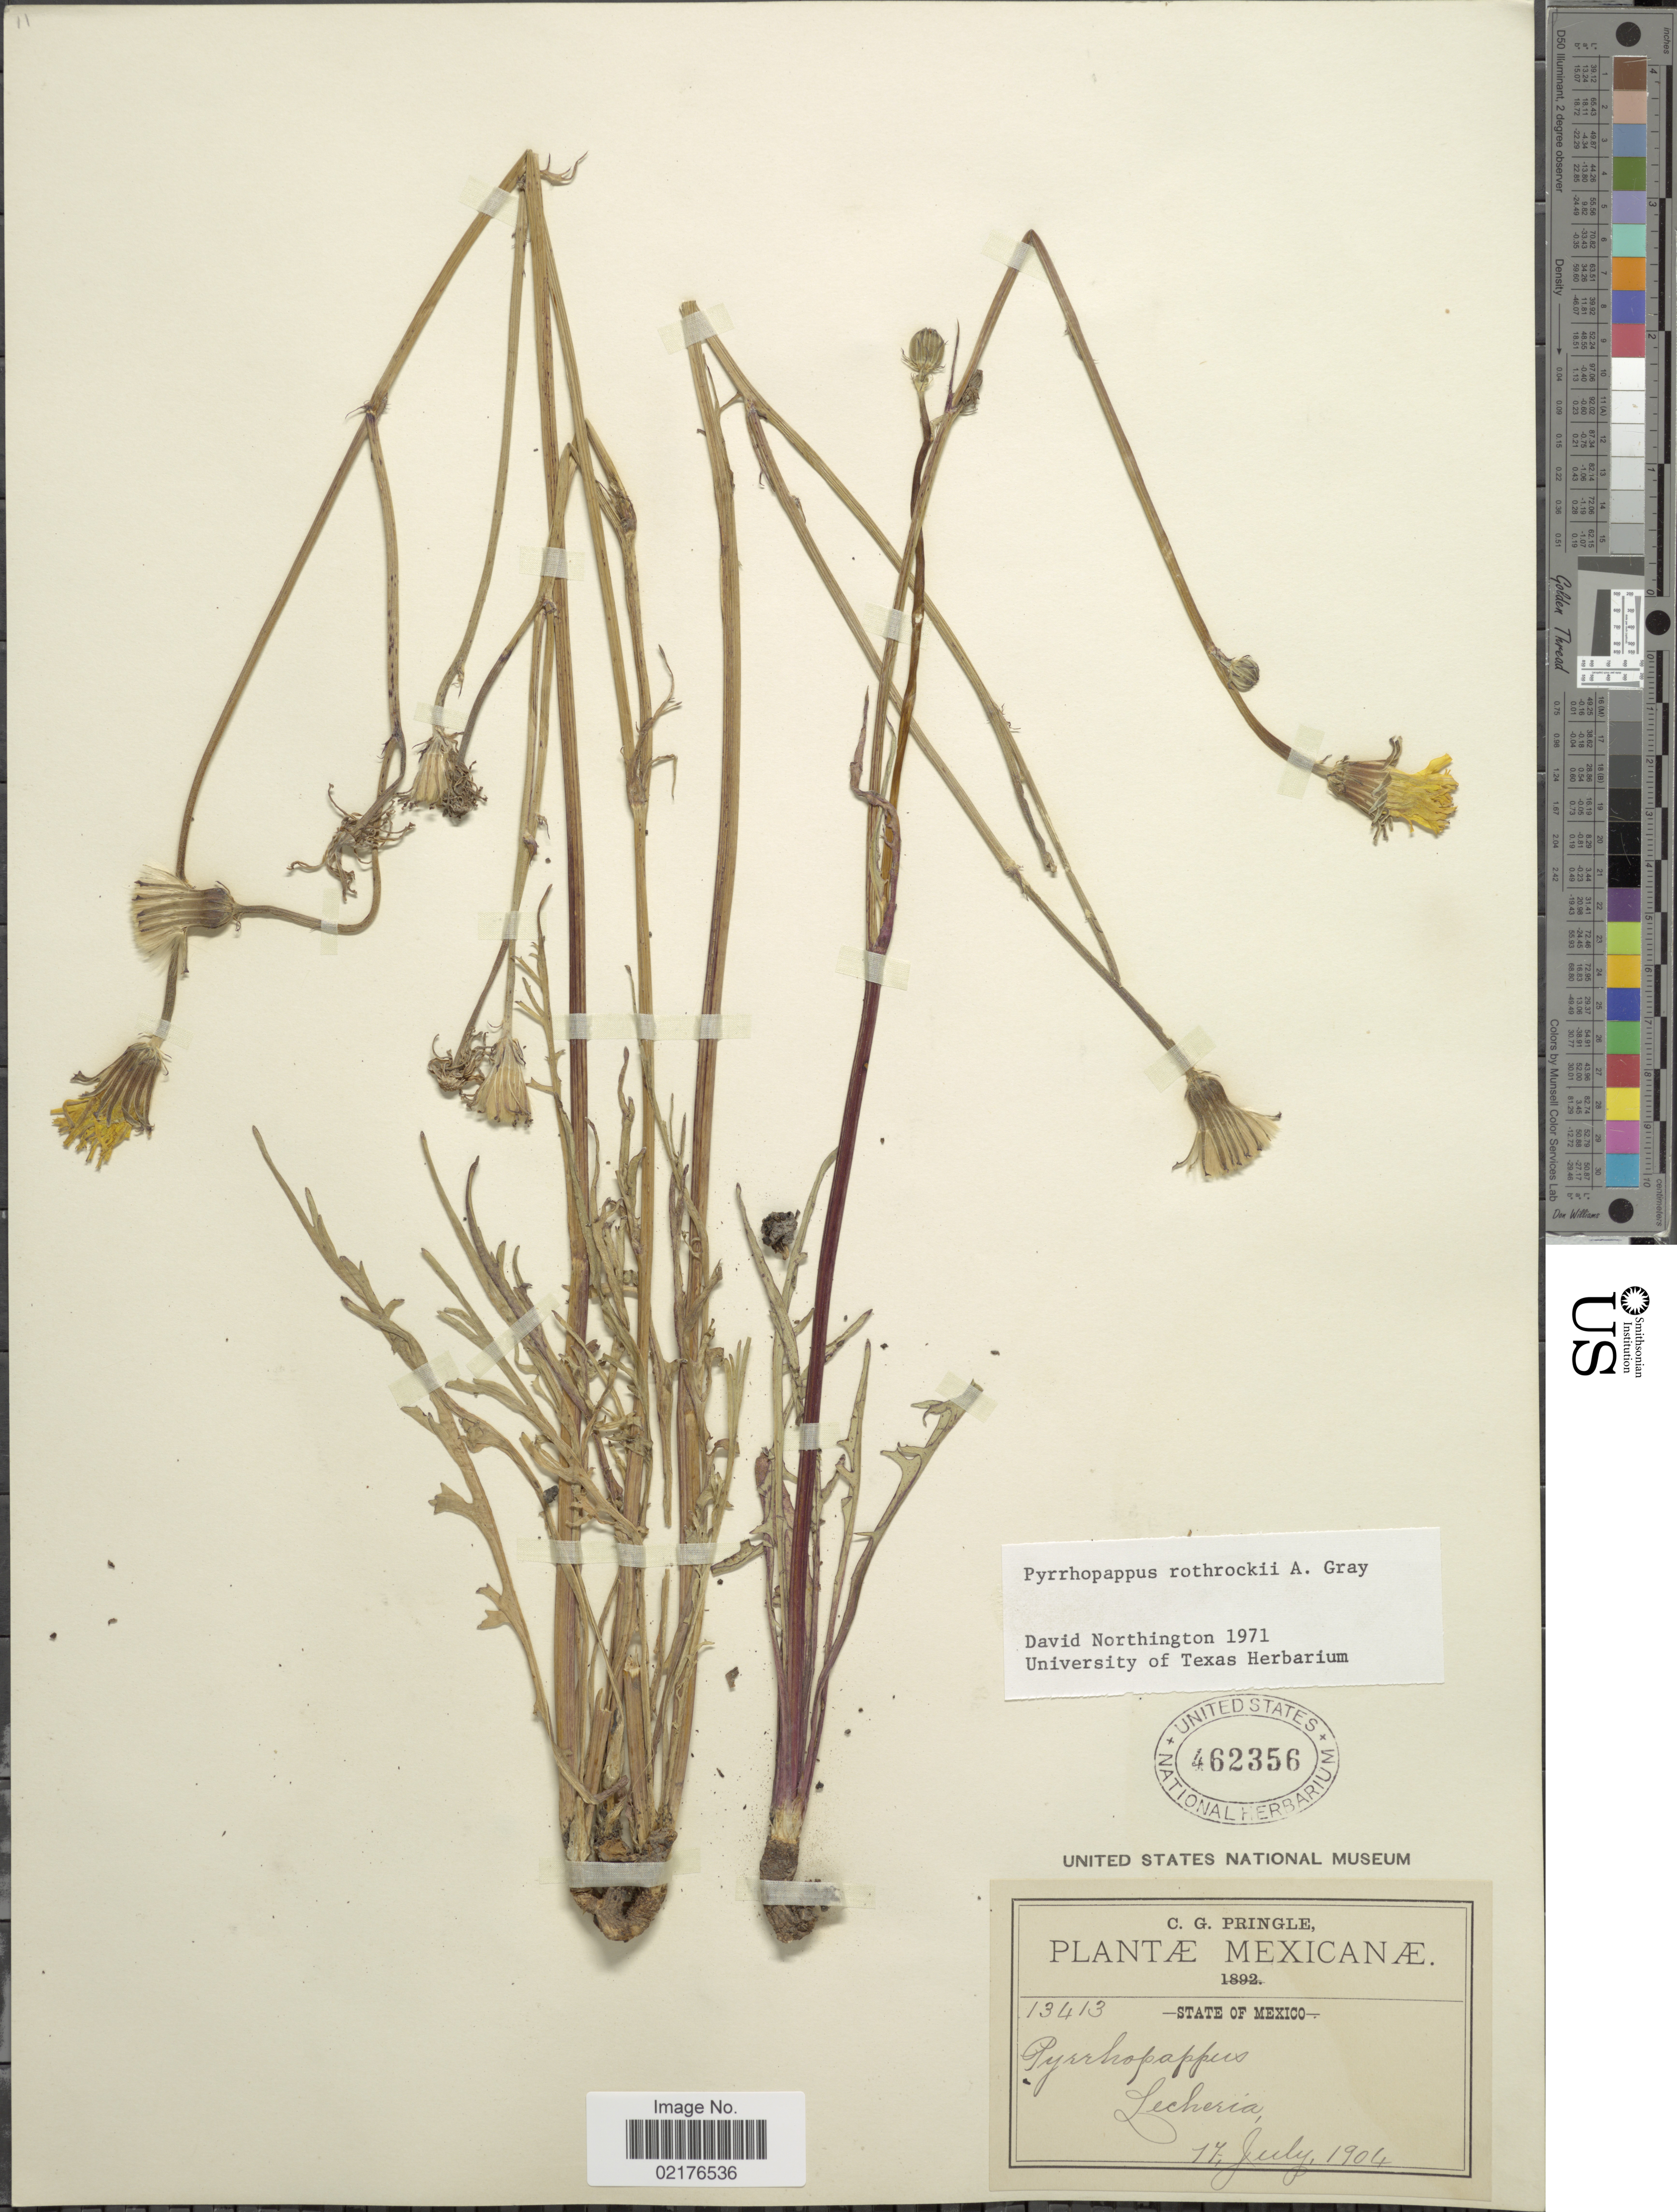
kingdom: Plantae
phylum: Tracheophyta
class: Magnoliopsida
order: Asterales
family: Asteraceae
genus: Pyrrhopappus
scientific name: Pyrrhopappus rothrockii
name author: A. Gray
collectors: C. G. Pringle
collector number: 13413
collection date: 1904-07-17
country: Mexico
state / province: México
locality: State of Mexico, Lecheria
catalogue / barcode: US 462356